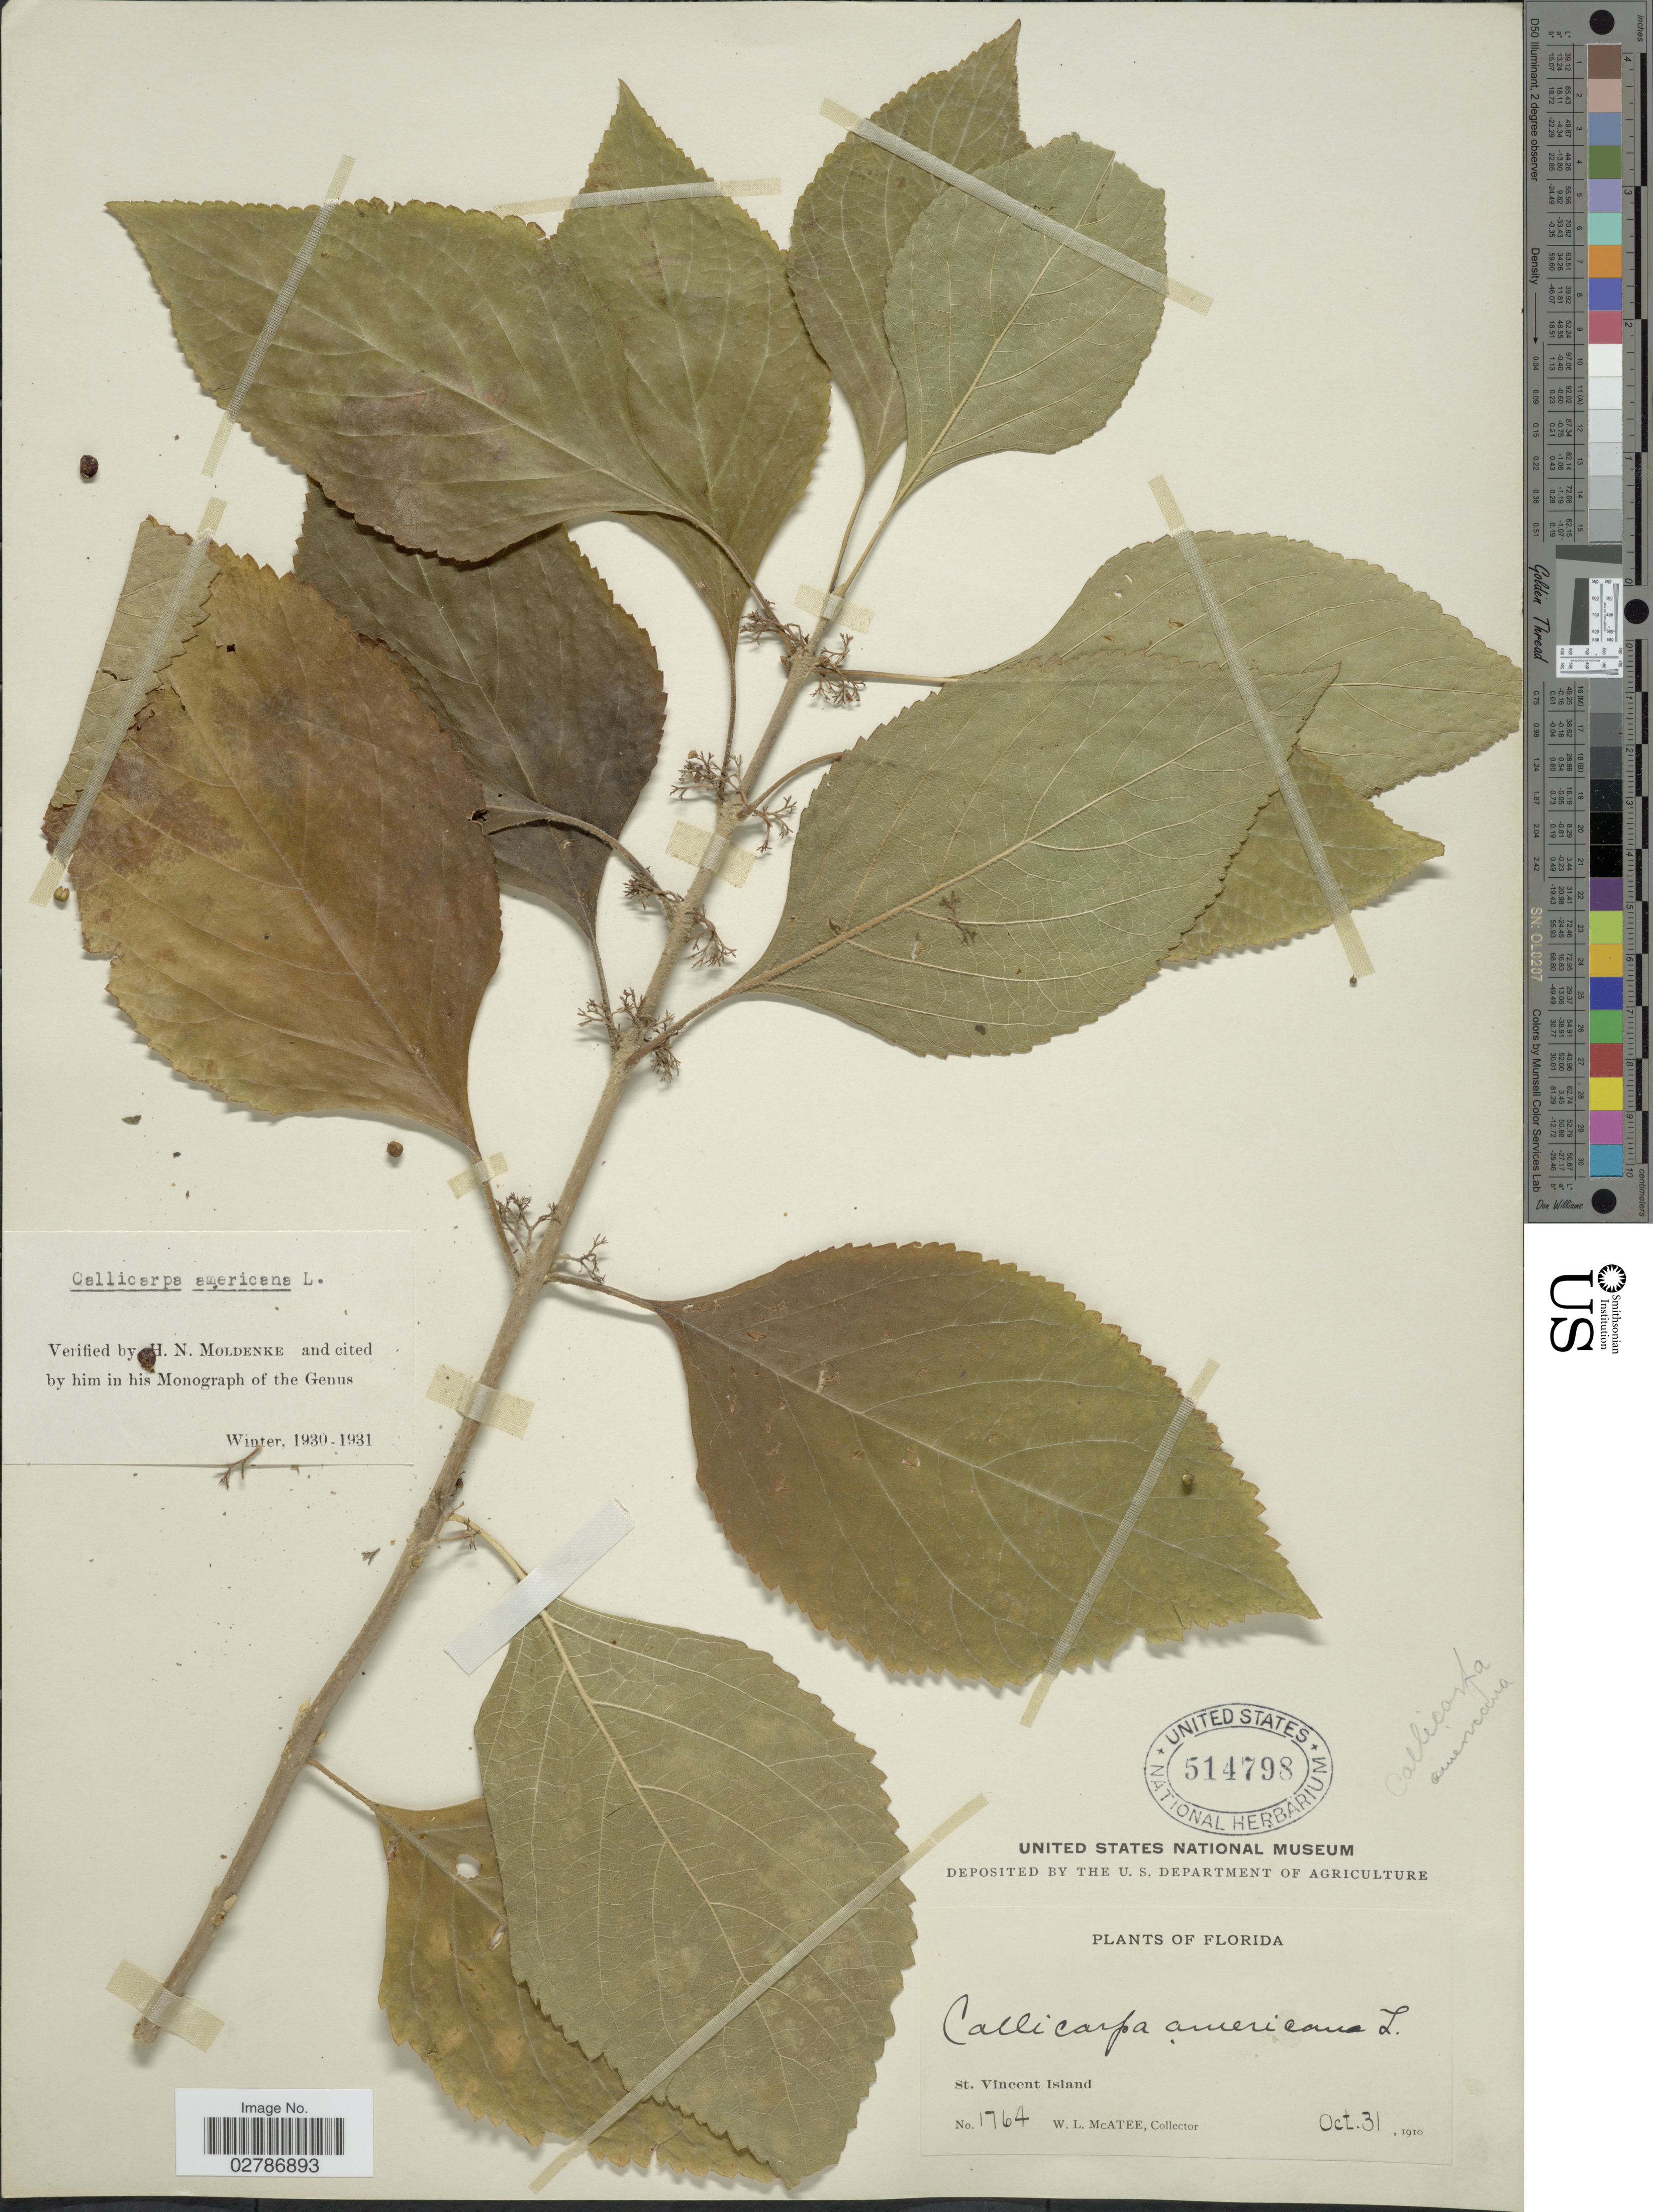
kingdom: Plantae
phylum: Tracheophyta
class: Magnoliopsida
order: Lamiales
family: Lamiaceae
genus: Callicarpa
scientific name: Callicarpa americana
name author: L.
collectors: W. McAtee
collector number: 1764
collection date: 1910-10-31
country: United States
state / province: Florida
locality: St. Vincent Island.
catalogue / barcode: US 514798